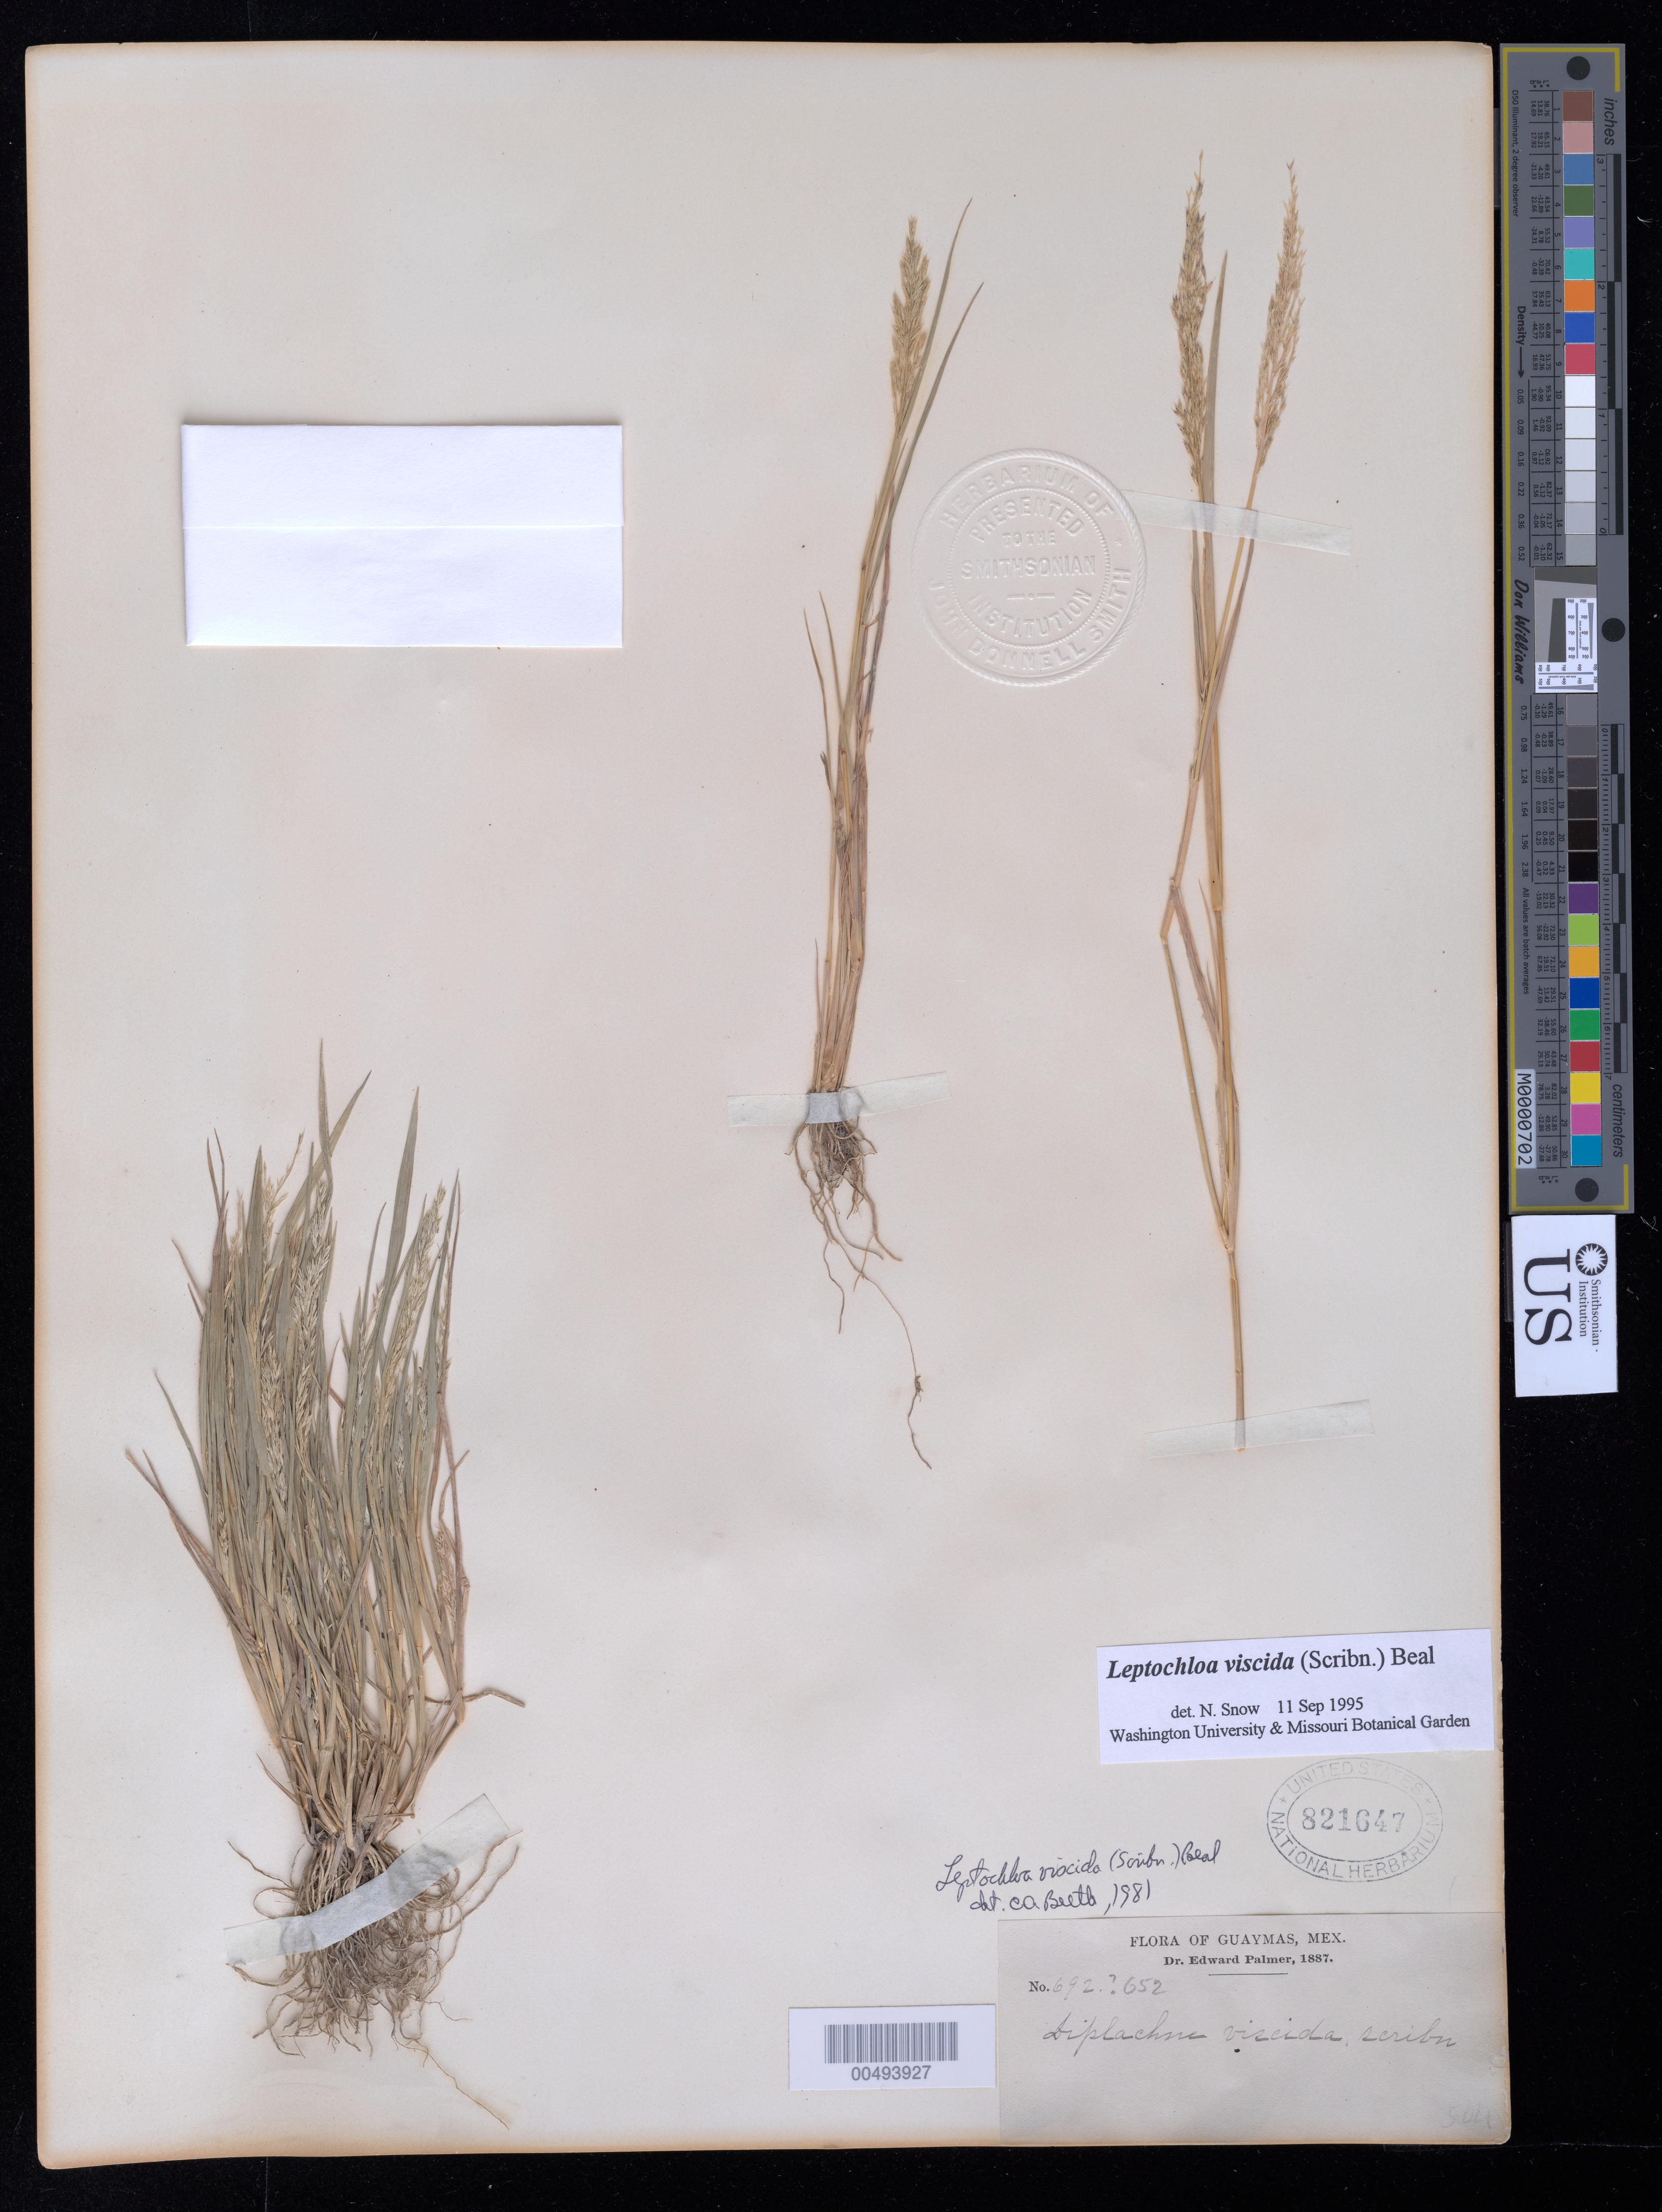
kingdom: Plantae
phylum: Tracheophyta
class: Liliopsida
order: Poales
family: Poaceae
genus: Leptochloa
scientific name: Leptochloa viscida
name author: (Scribn.) W.J. Beal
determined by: Beetle, Alan A.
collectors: E. Palmer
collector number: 692?/652/504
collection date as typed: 1887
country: Mexico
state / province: Sonora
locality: Guaymas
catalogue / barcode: US 821647